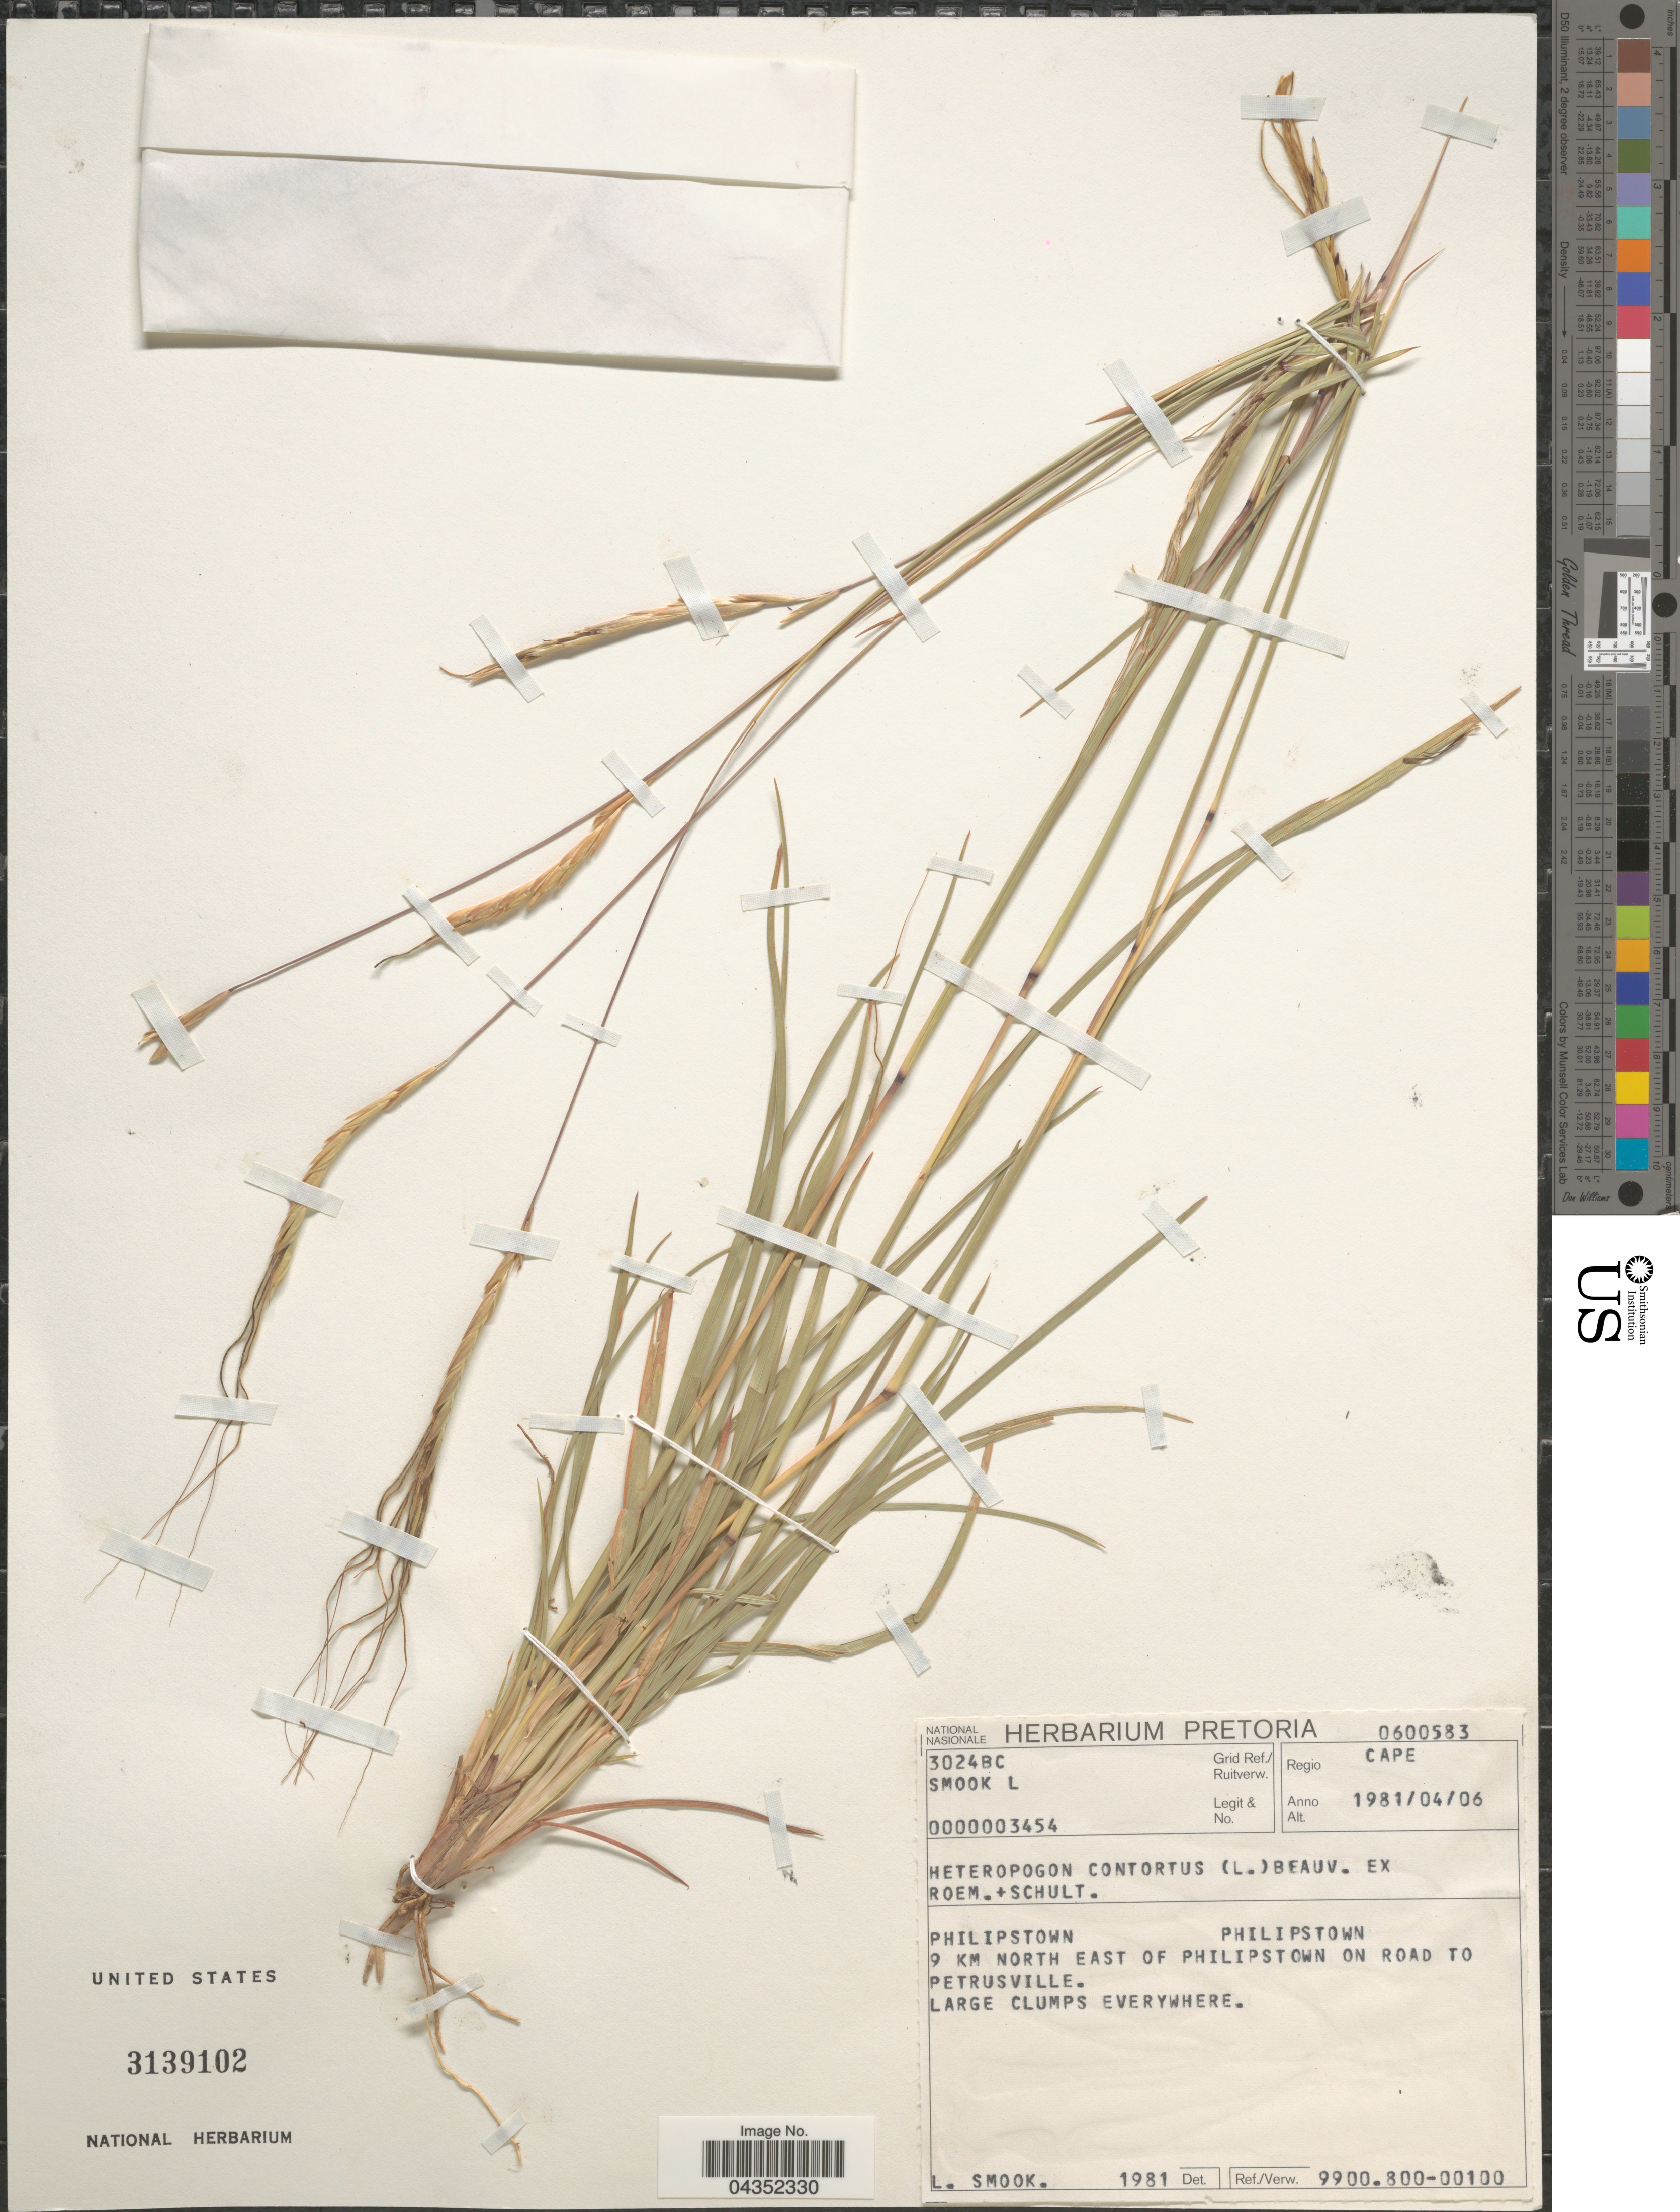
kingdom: Plantae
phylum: Tracheophyta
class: Liliopsida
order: Poales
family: Poaceae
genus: Heteropogon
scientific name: Heteropogon contortus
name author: (L.) P. Beauv. ex Roem. & Schult.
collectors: L. Smook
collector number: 0000003454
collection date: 1981-04-06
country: South Africa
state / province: Northern Cape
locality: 3024BC Grid Ref./Ruitverw. Regio Cape. Philipstown. 9 km north east of Philipstown on road to Petrusville.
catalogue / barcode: US 3139102